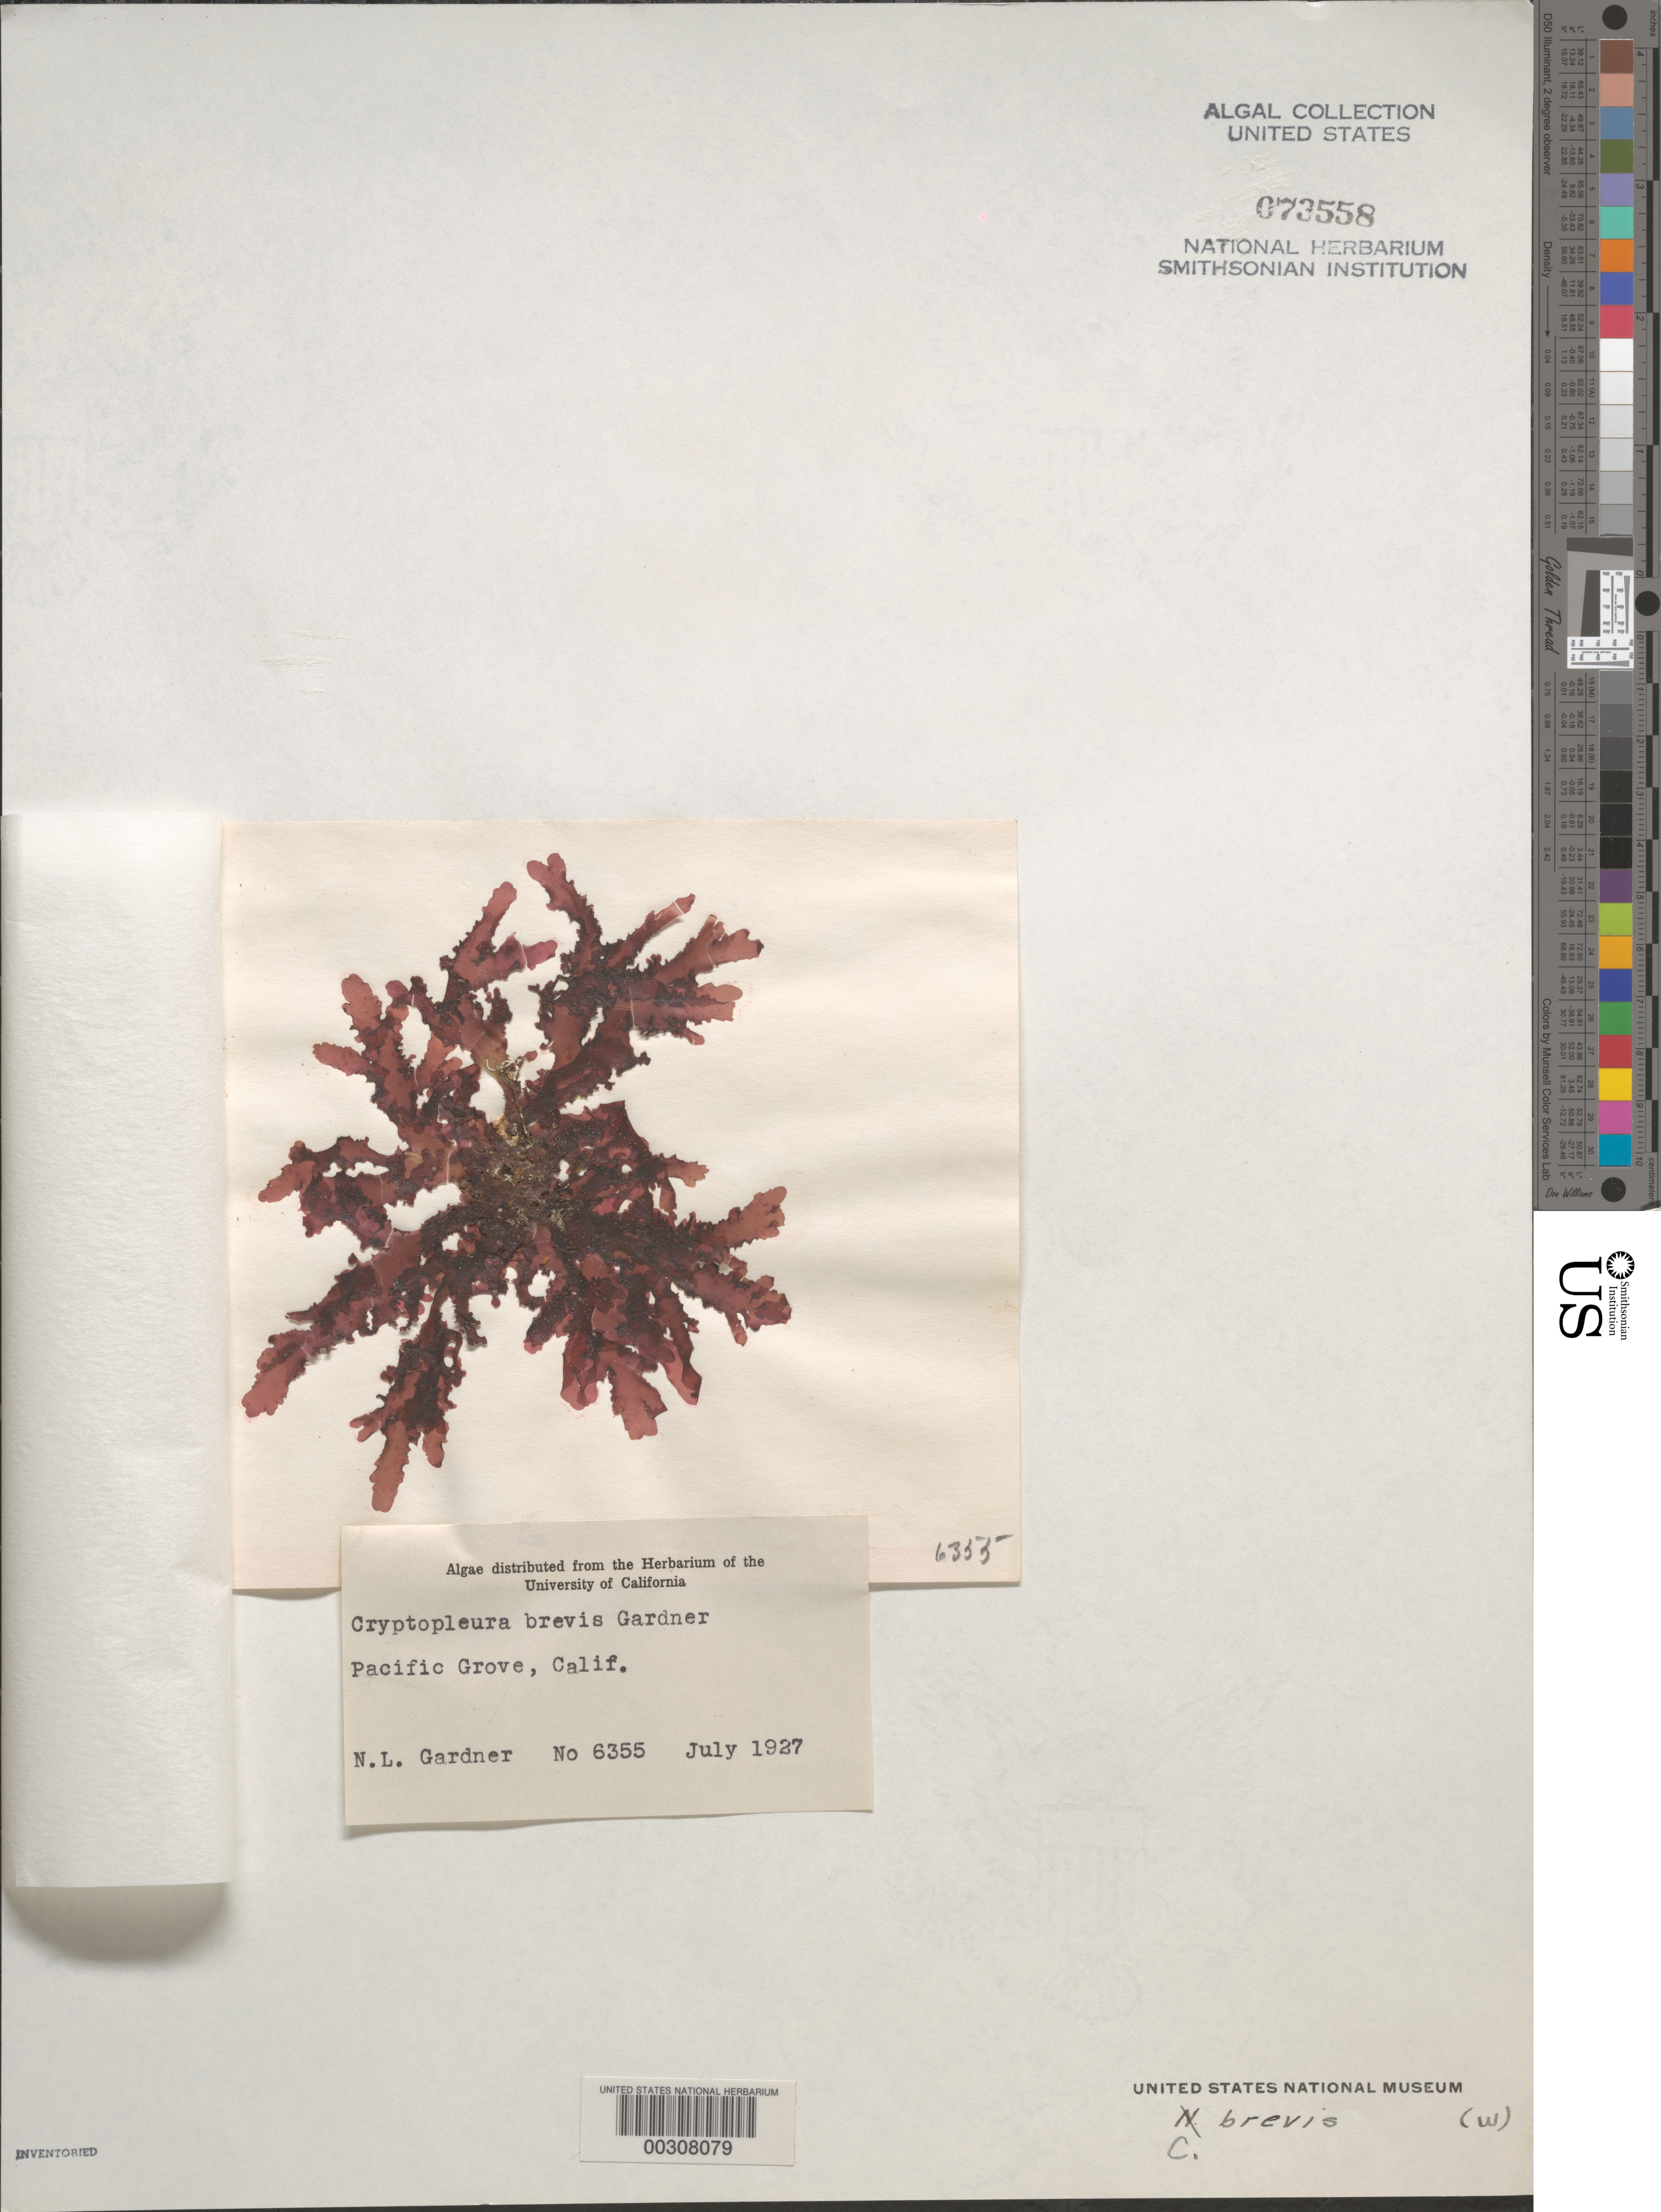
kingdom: Plantae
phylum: Rhodophyta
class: Florideophyceae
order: Ceramiales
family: Delesseriaceae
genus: Cryptopleura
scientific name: Cryptopleura lobulifera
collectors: N. Gardner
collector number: NLG 6355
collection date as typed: Jul 1927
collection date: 1927-07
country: United States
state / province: California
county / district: Monterey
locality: Pacific Grove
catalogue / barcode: US 73558